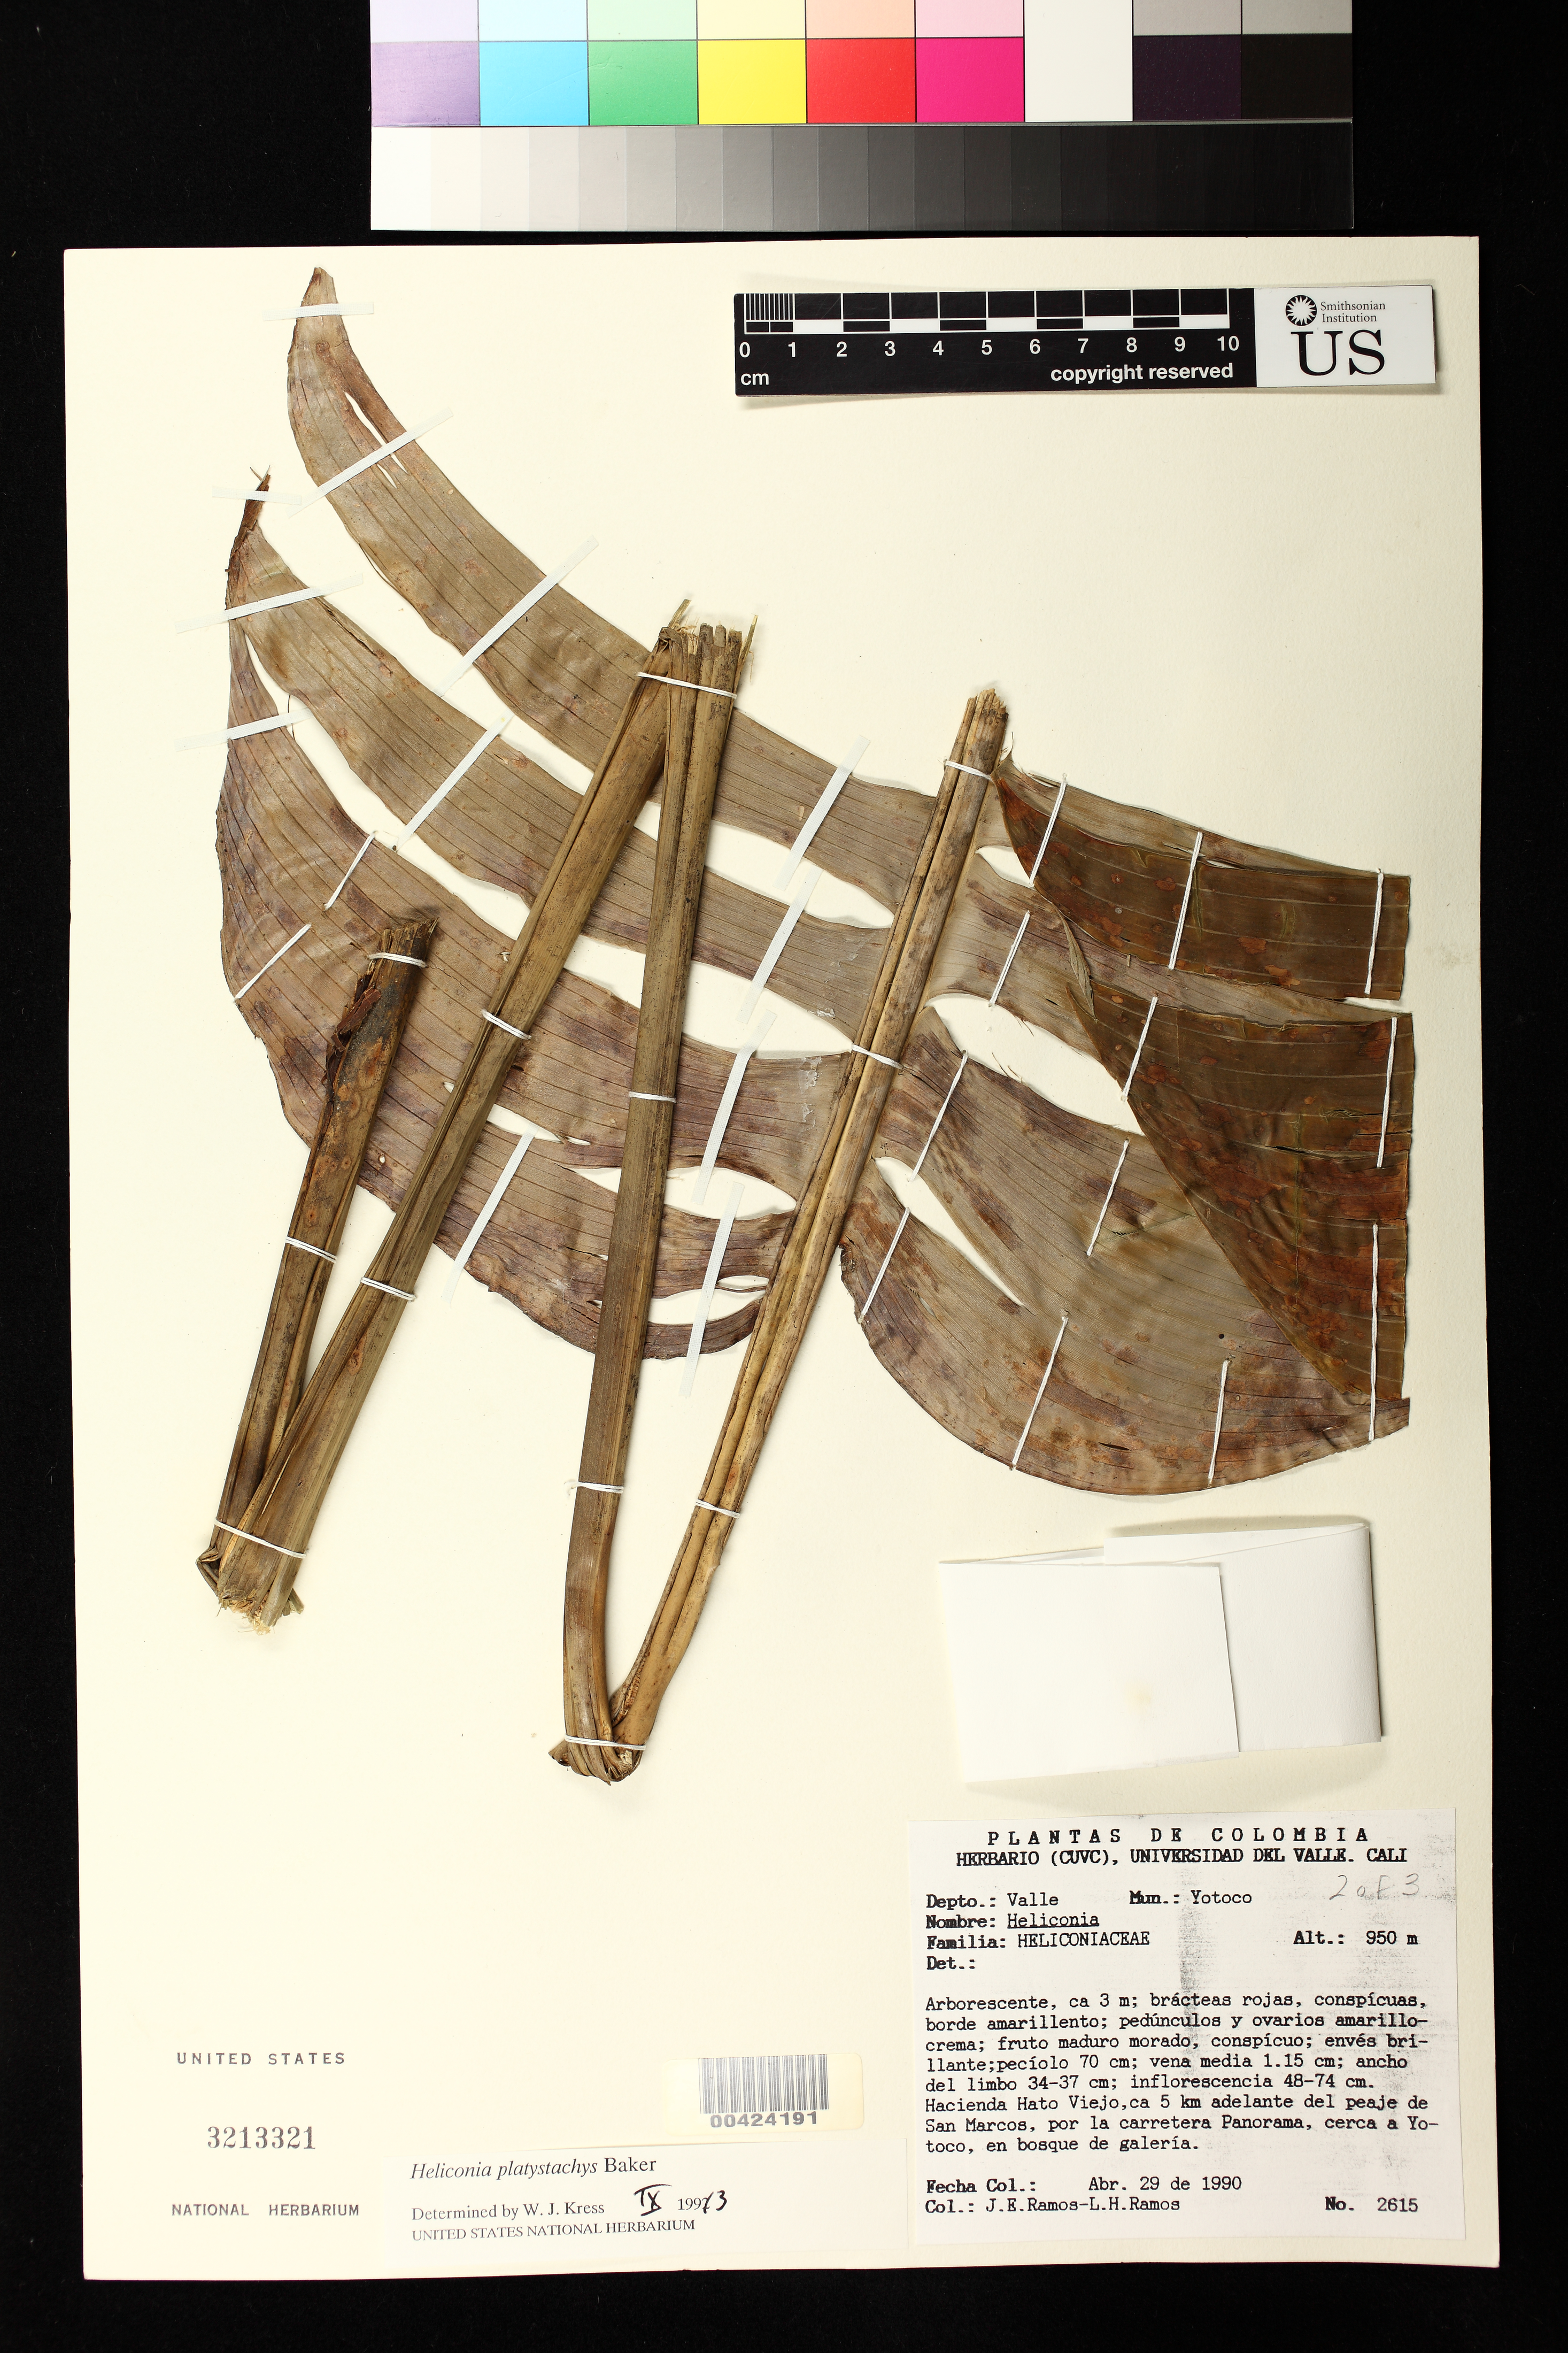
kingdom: Plantae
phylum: Tracheophyta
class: Liliopsida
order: Zingiberales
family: Heliconiaceae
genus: Heliconia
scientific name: Heliconia platystachys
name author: Baker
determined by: Kress, W. J., (US), Smithsonian Institution - National Museum of Natural History (UNITED STATES)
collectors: J. E. Ramos & L. Ramos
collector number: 2615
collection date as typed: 29 Apr 1990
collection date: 1990-04-29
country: Colombia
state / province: Valle del Cauca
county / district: Yotoco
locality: Hacienda Hato Viejo, Cerca a Yotoco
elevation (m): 950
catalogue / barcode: US 3213321